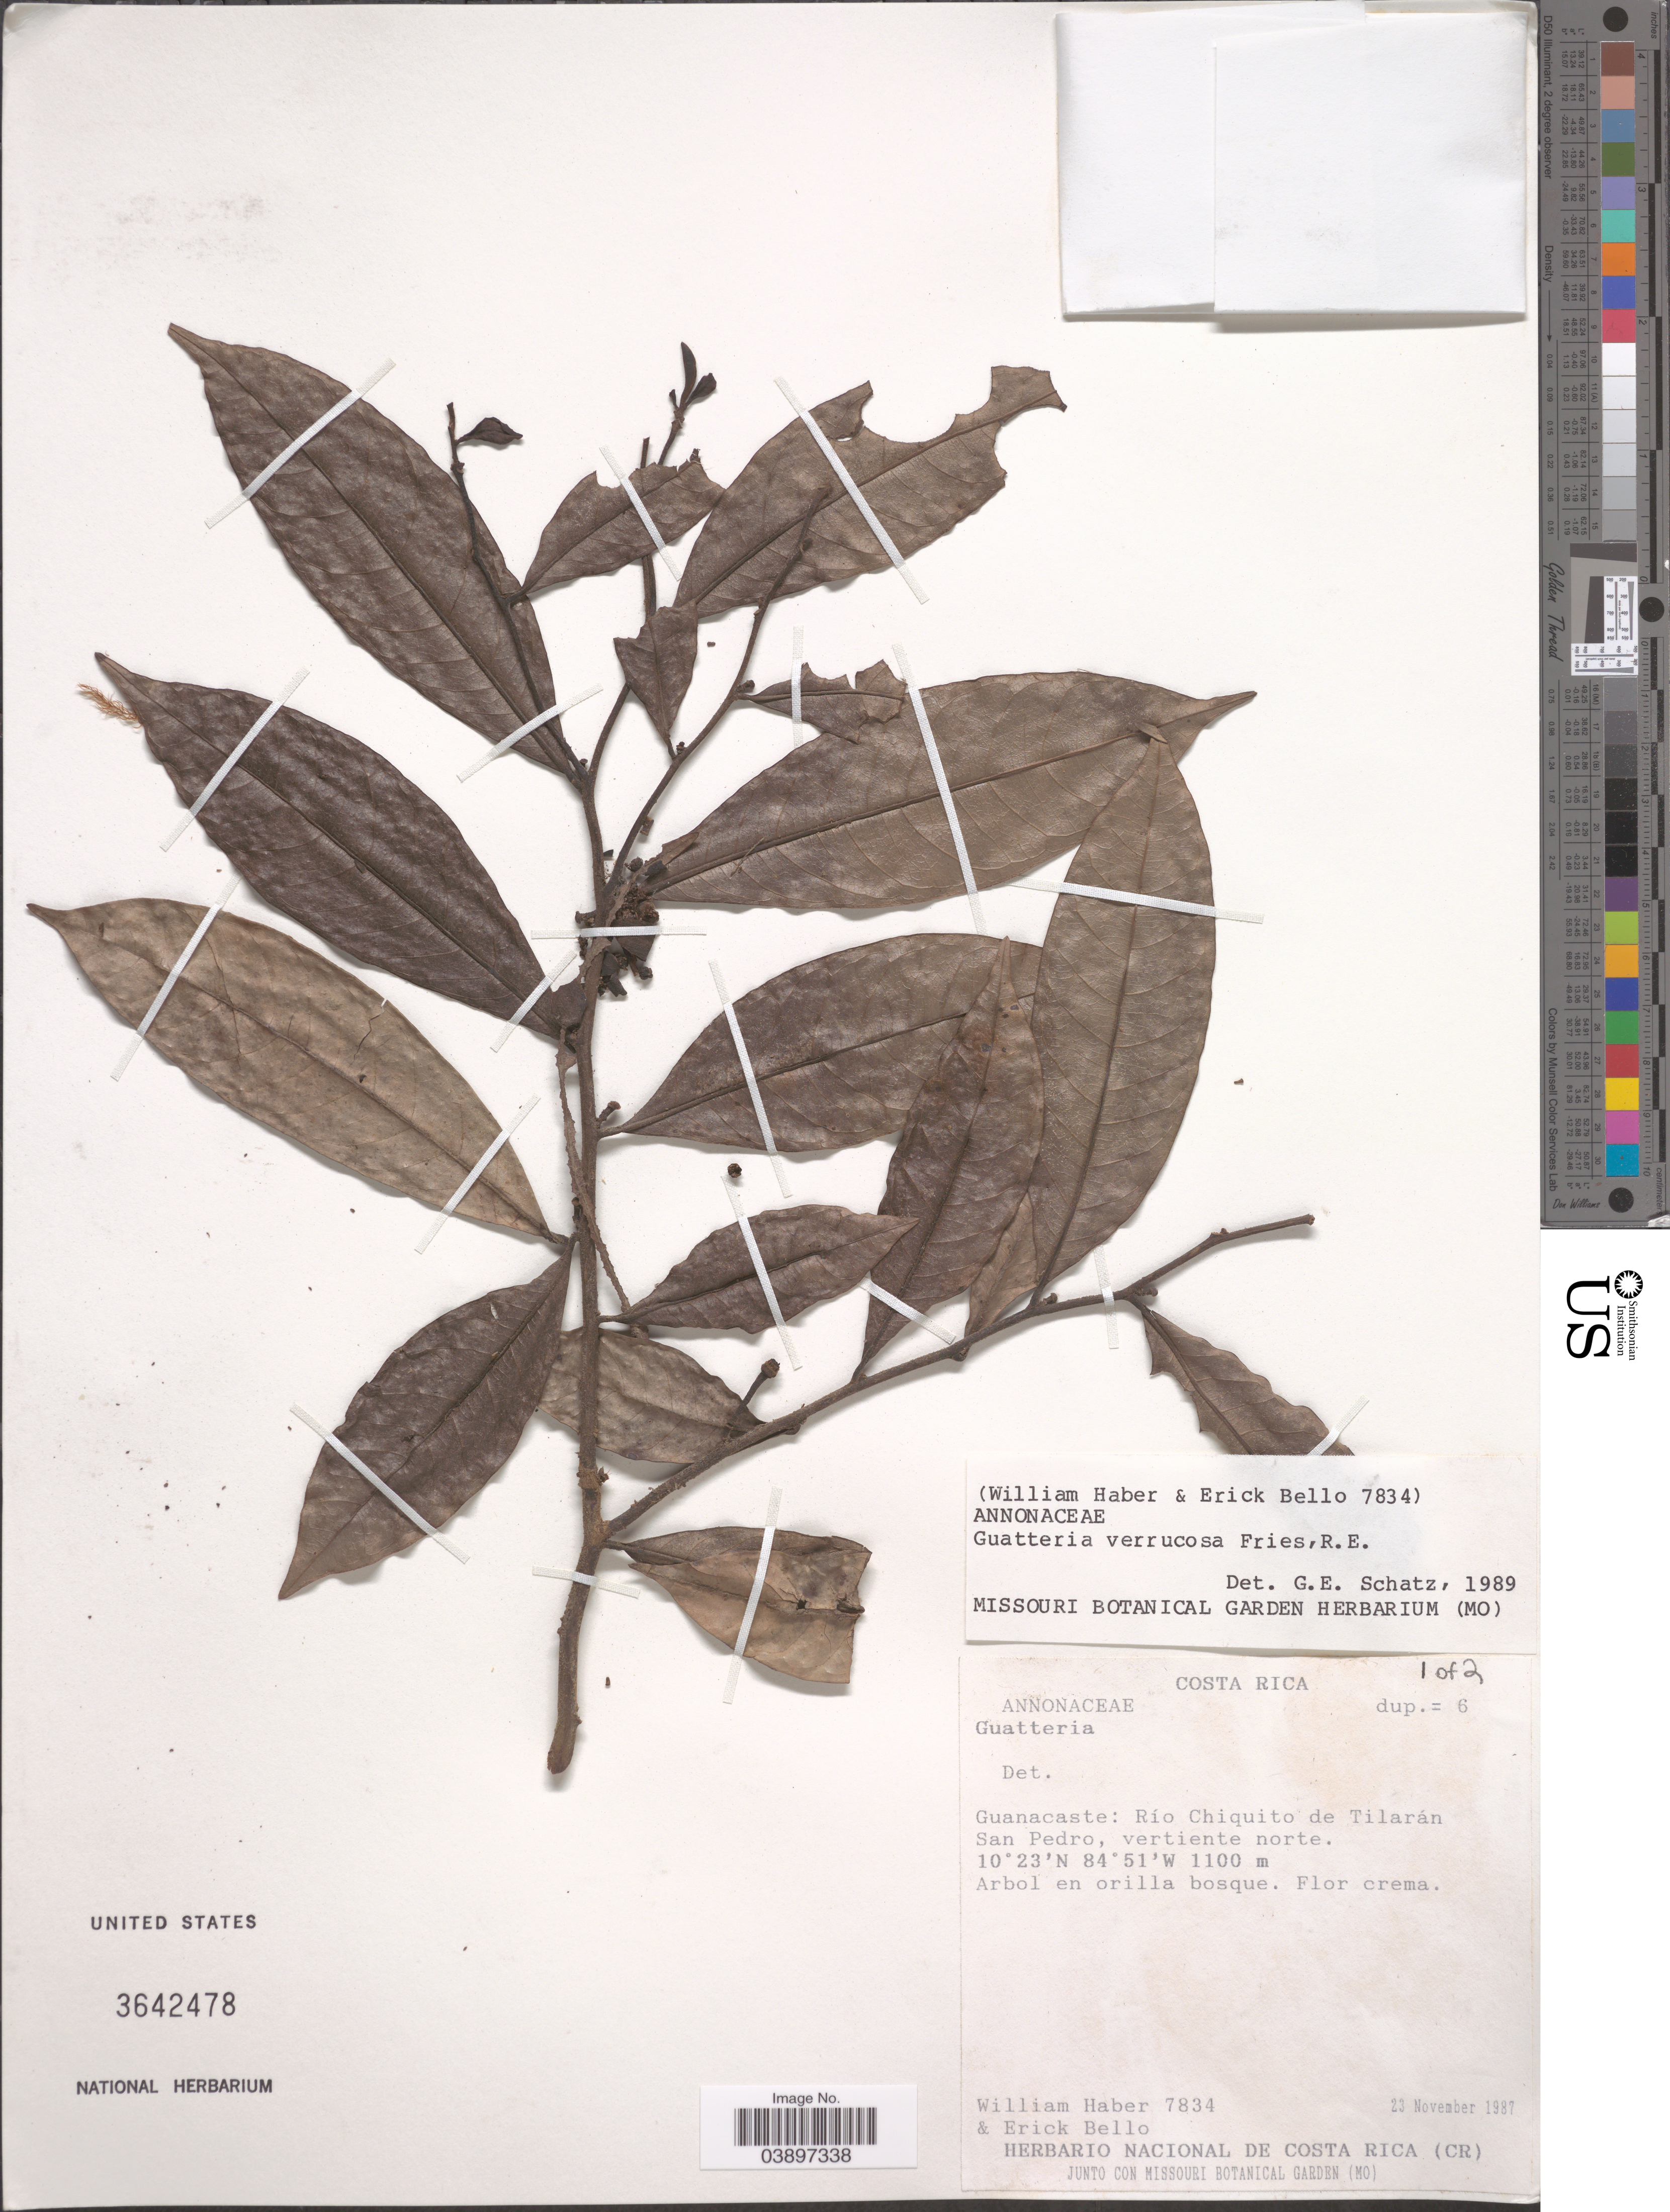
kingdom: Plantae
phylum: Tracheophyta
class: Magnoliopsida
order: Magnoliales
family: Annonaceae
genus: Guatteria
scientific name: Guatteria verrucosa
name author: R.E. Fr.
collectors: W. Haber & E. Bello C.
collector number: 7834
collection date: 1987-11-23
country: Costa Rica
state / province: Guanacaste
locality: Río Chiquito de Tilarán San Pedro, vertiente norte.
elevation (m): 1100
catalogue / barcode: US 3642478